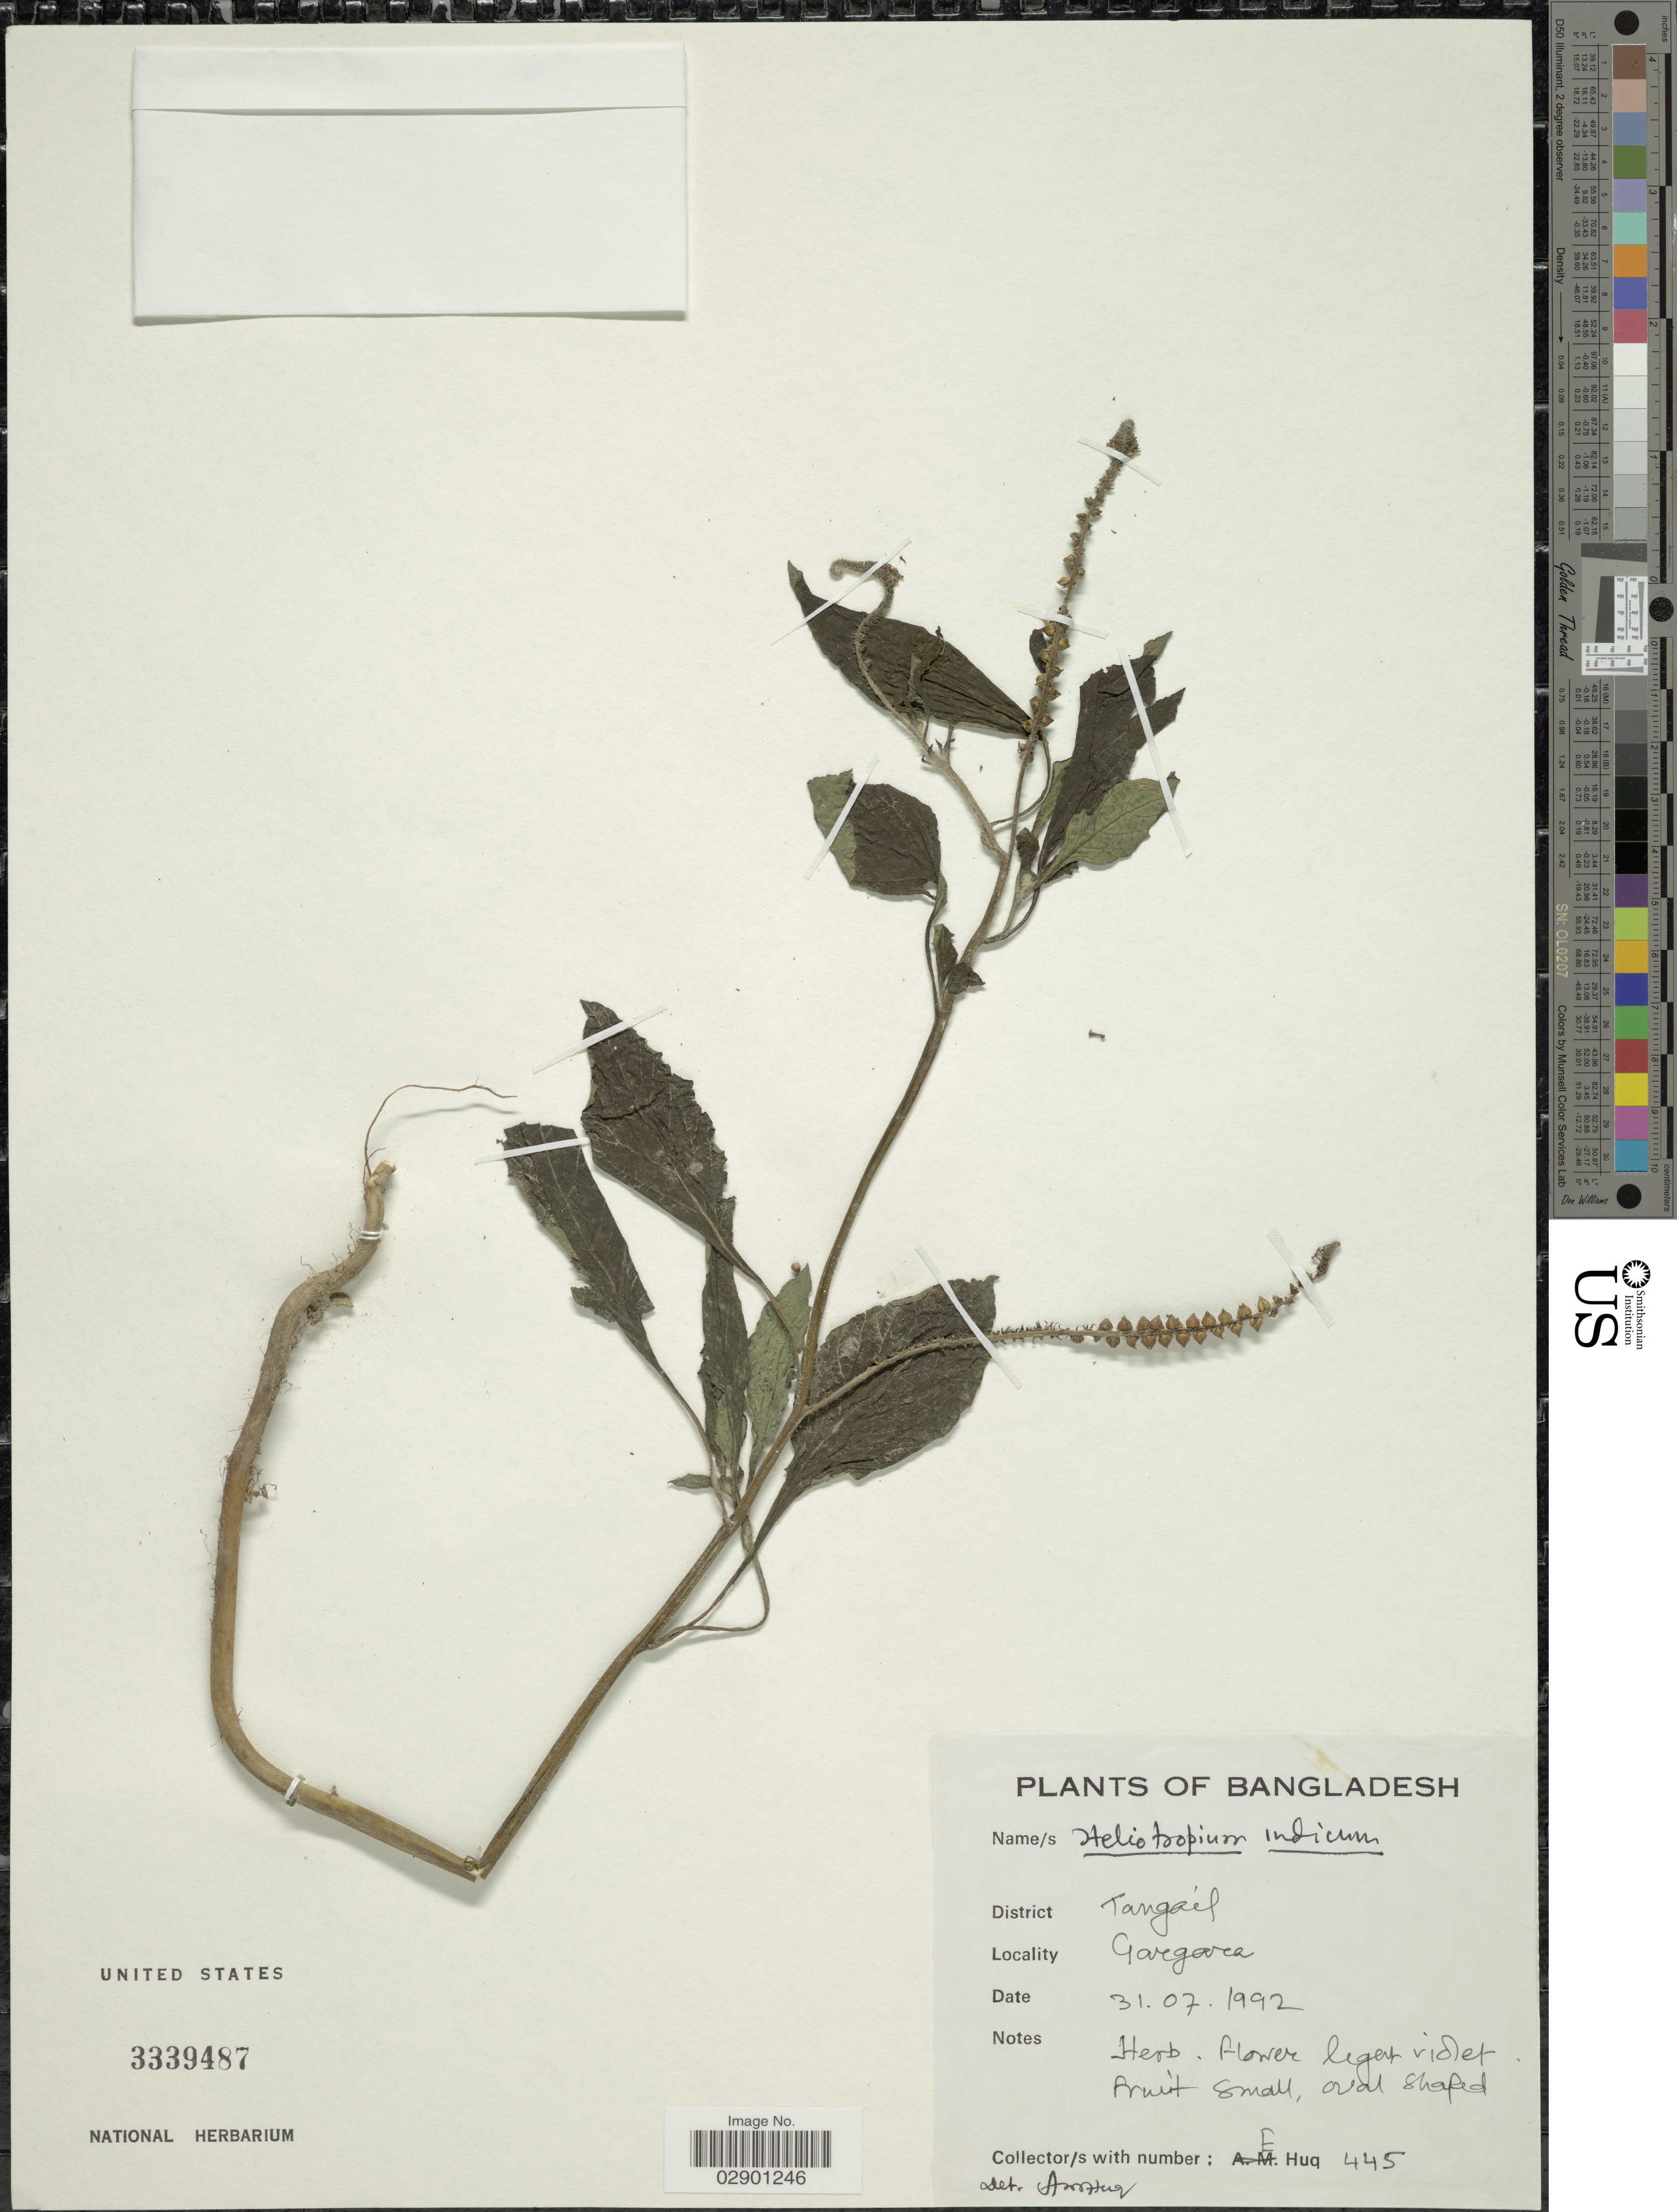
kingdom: Plantae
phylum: Tracheophyta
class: Magnoliopsida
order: Boraginales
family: Heliotropiaceae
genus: Heliotropium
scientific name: Heliotropium indicum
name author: L.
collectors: E. Huq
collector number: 445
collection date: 1992-07-31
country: Bangladesh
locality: District Tangaél, Gargara.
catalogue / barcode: US 3339487